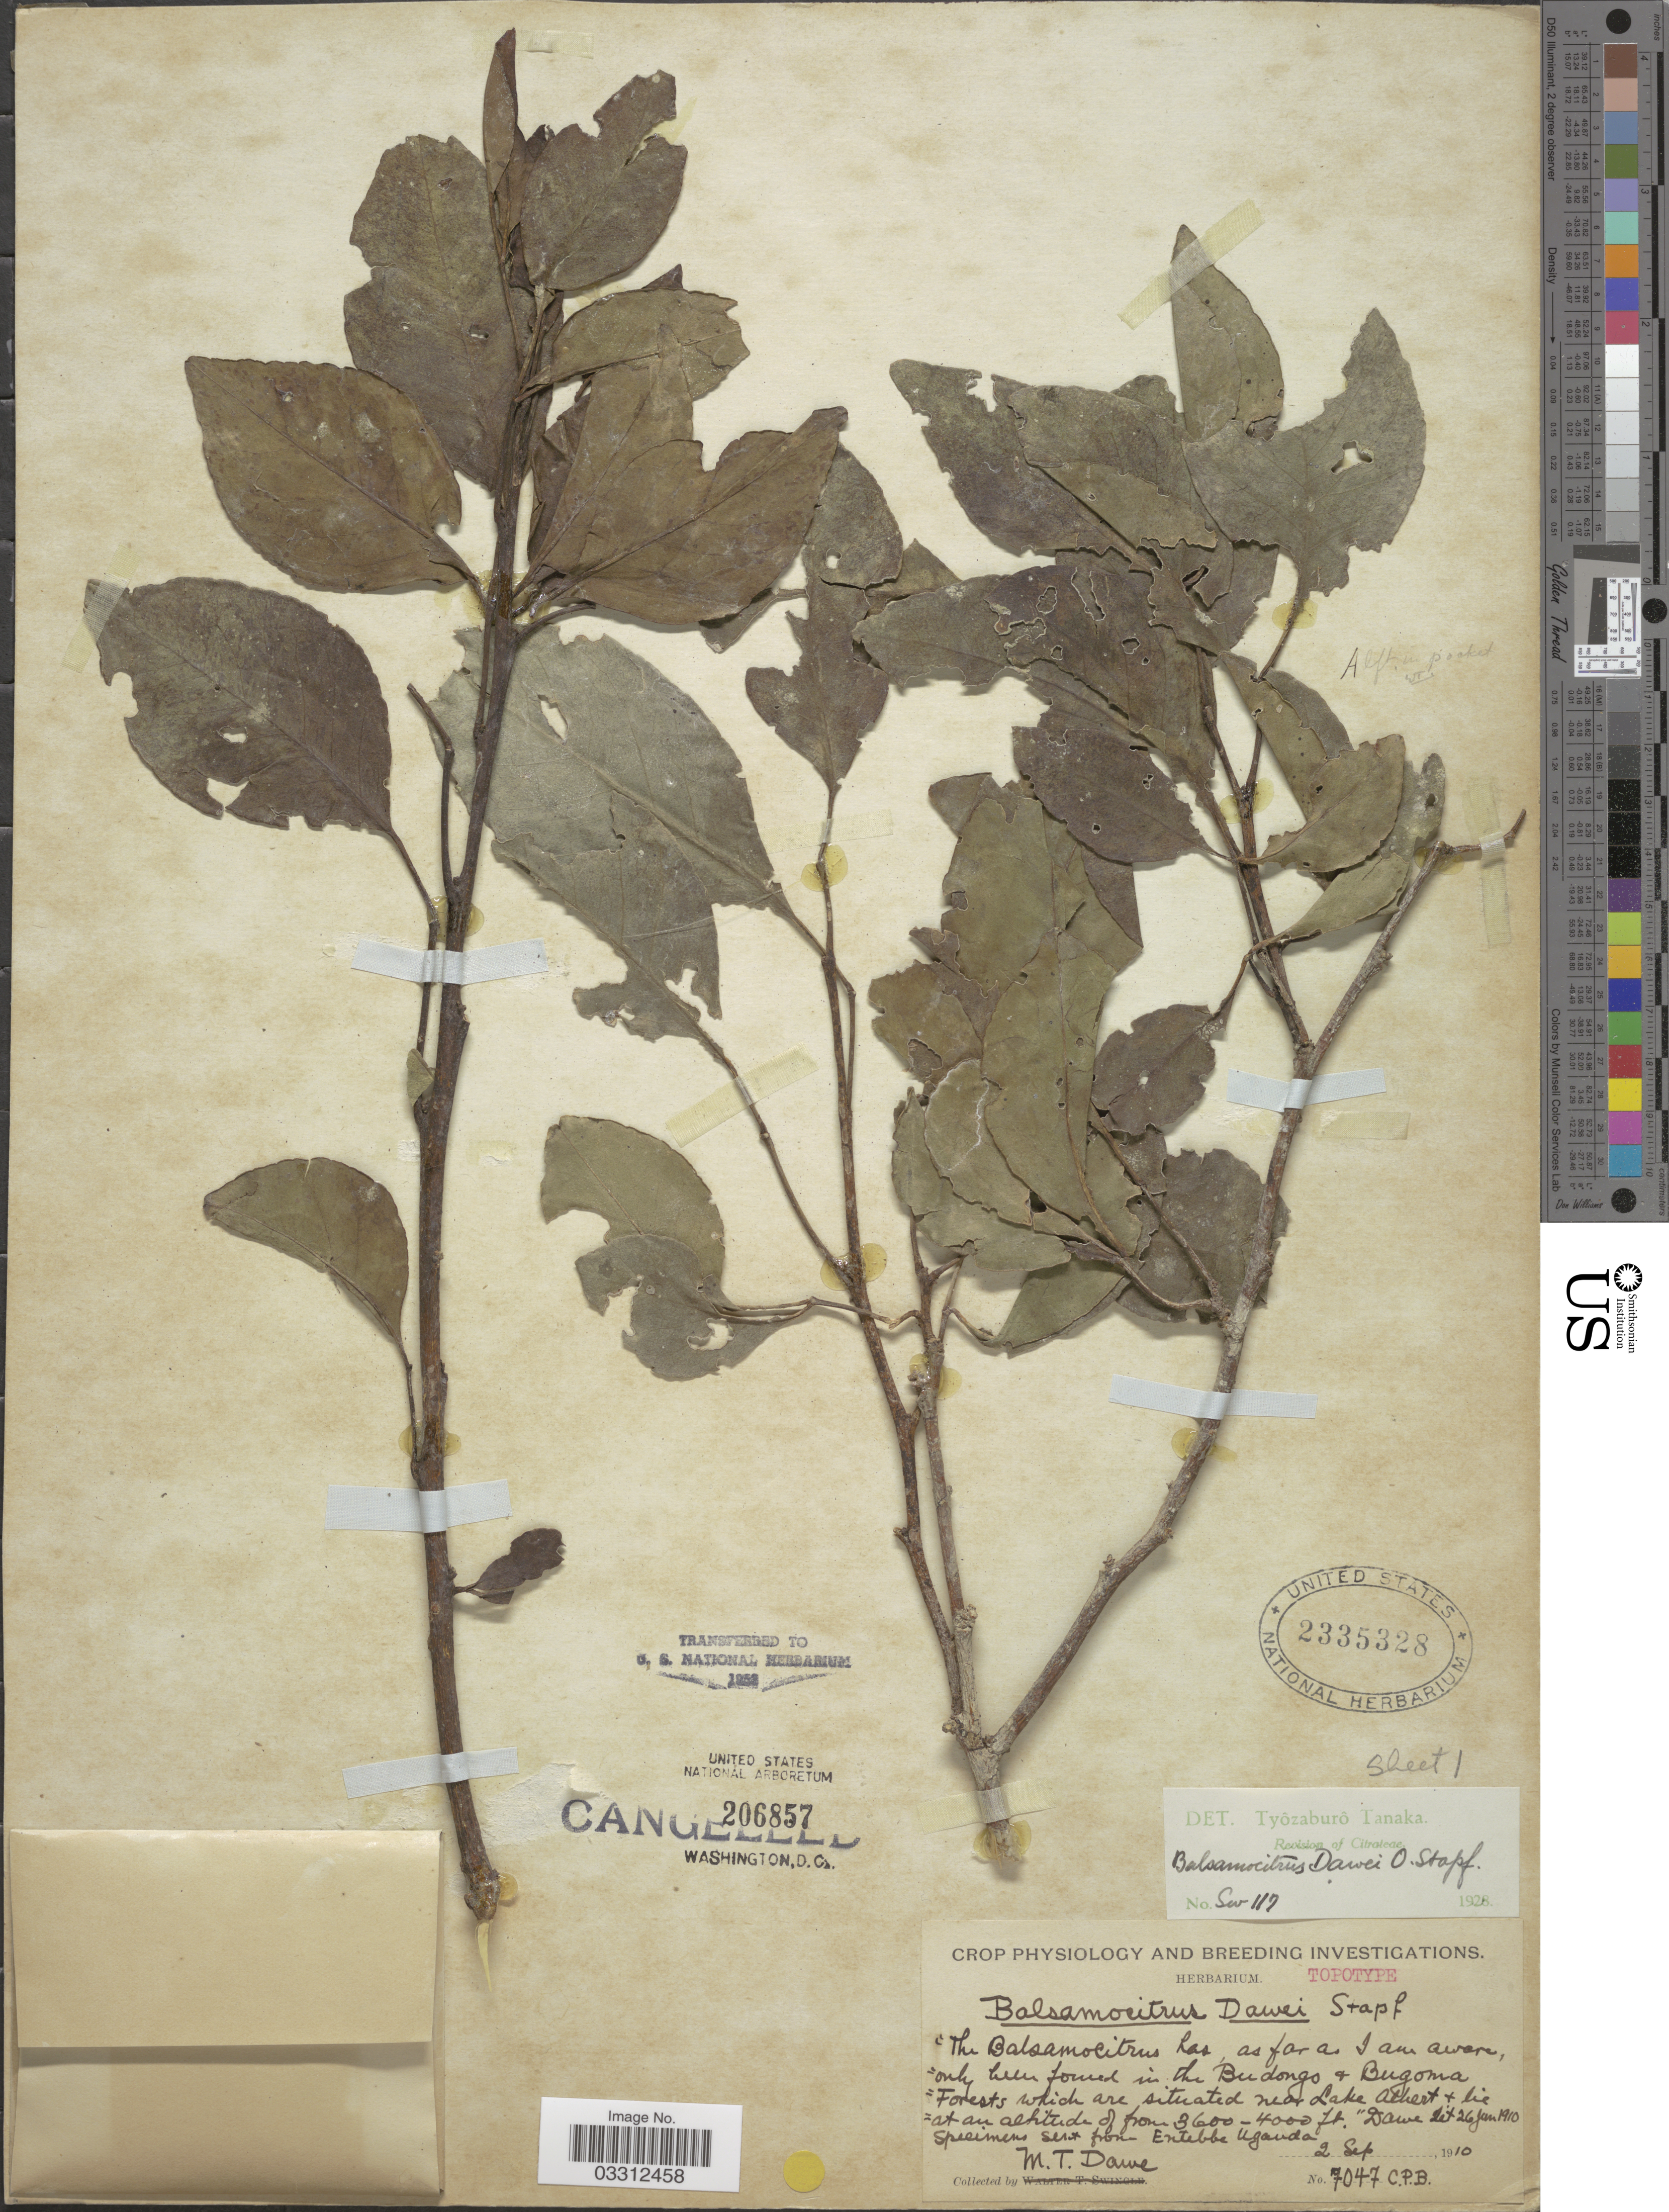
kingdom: Plantae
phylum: Tracheophyta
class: Magnoliopsida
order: Sapindales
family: Rutaceae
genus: Balsamocitrus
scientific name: Balsamocitrus dawei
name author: Stapf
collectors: M. T. Dawe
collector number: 7047C.P.B.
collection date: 1910-09-02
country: Uganda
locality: Budongo + Bugoma Forests which are situated near Lake Albert.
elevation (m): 1097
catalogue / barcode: US 2335328